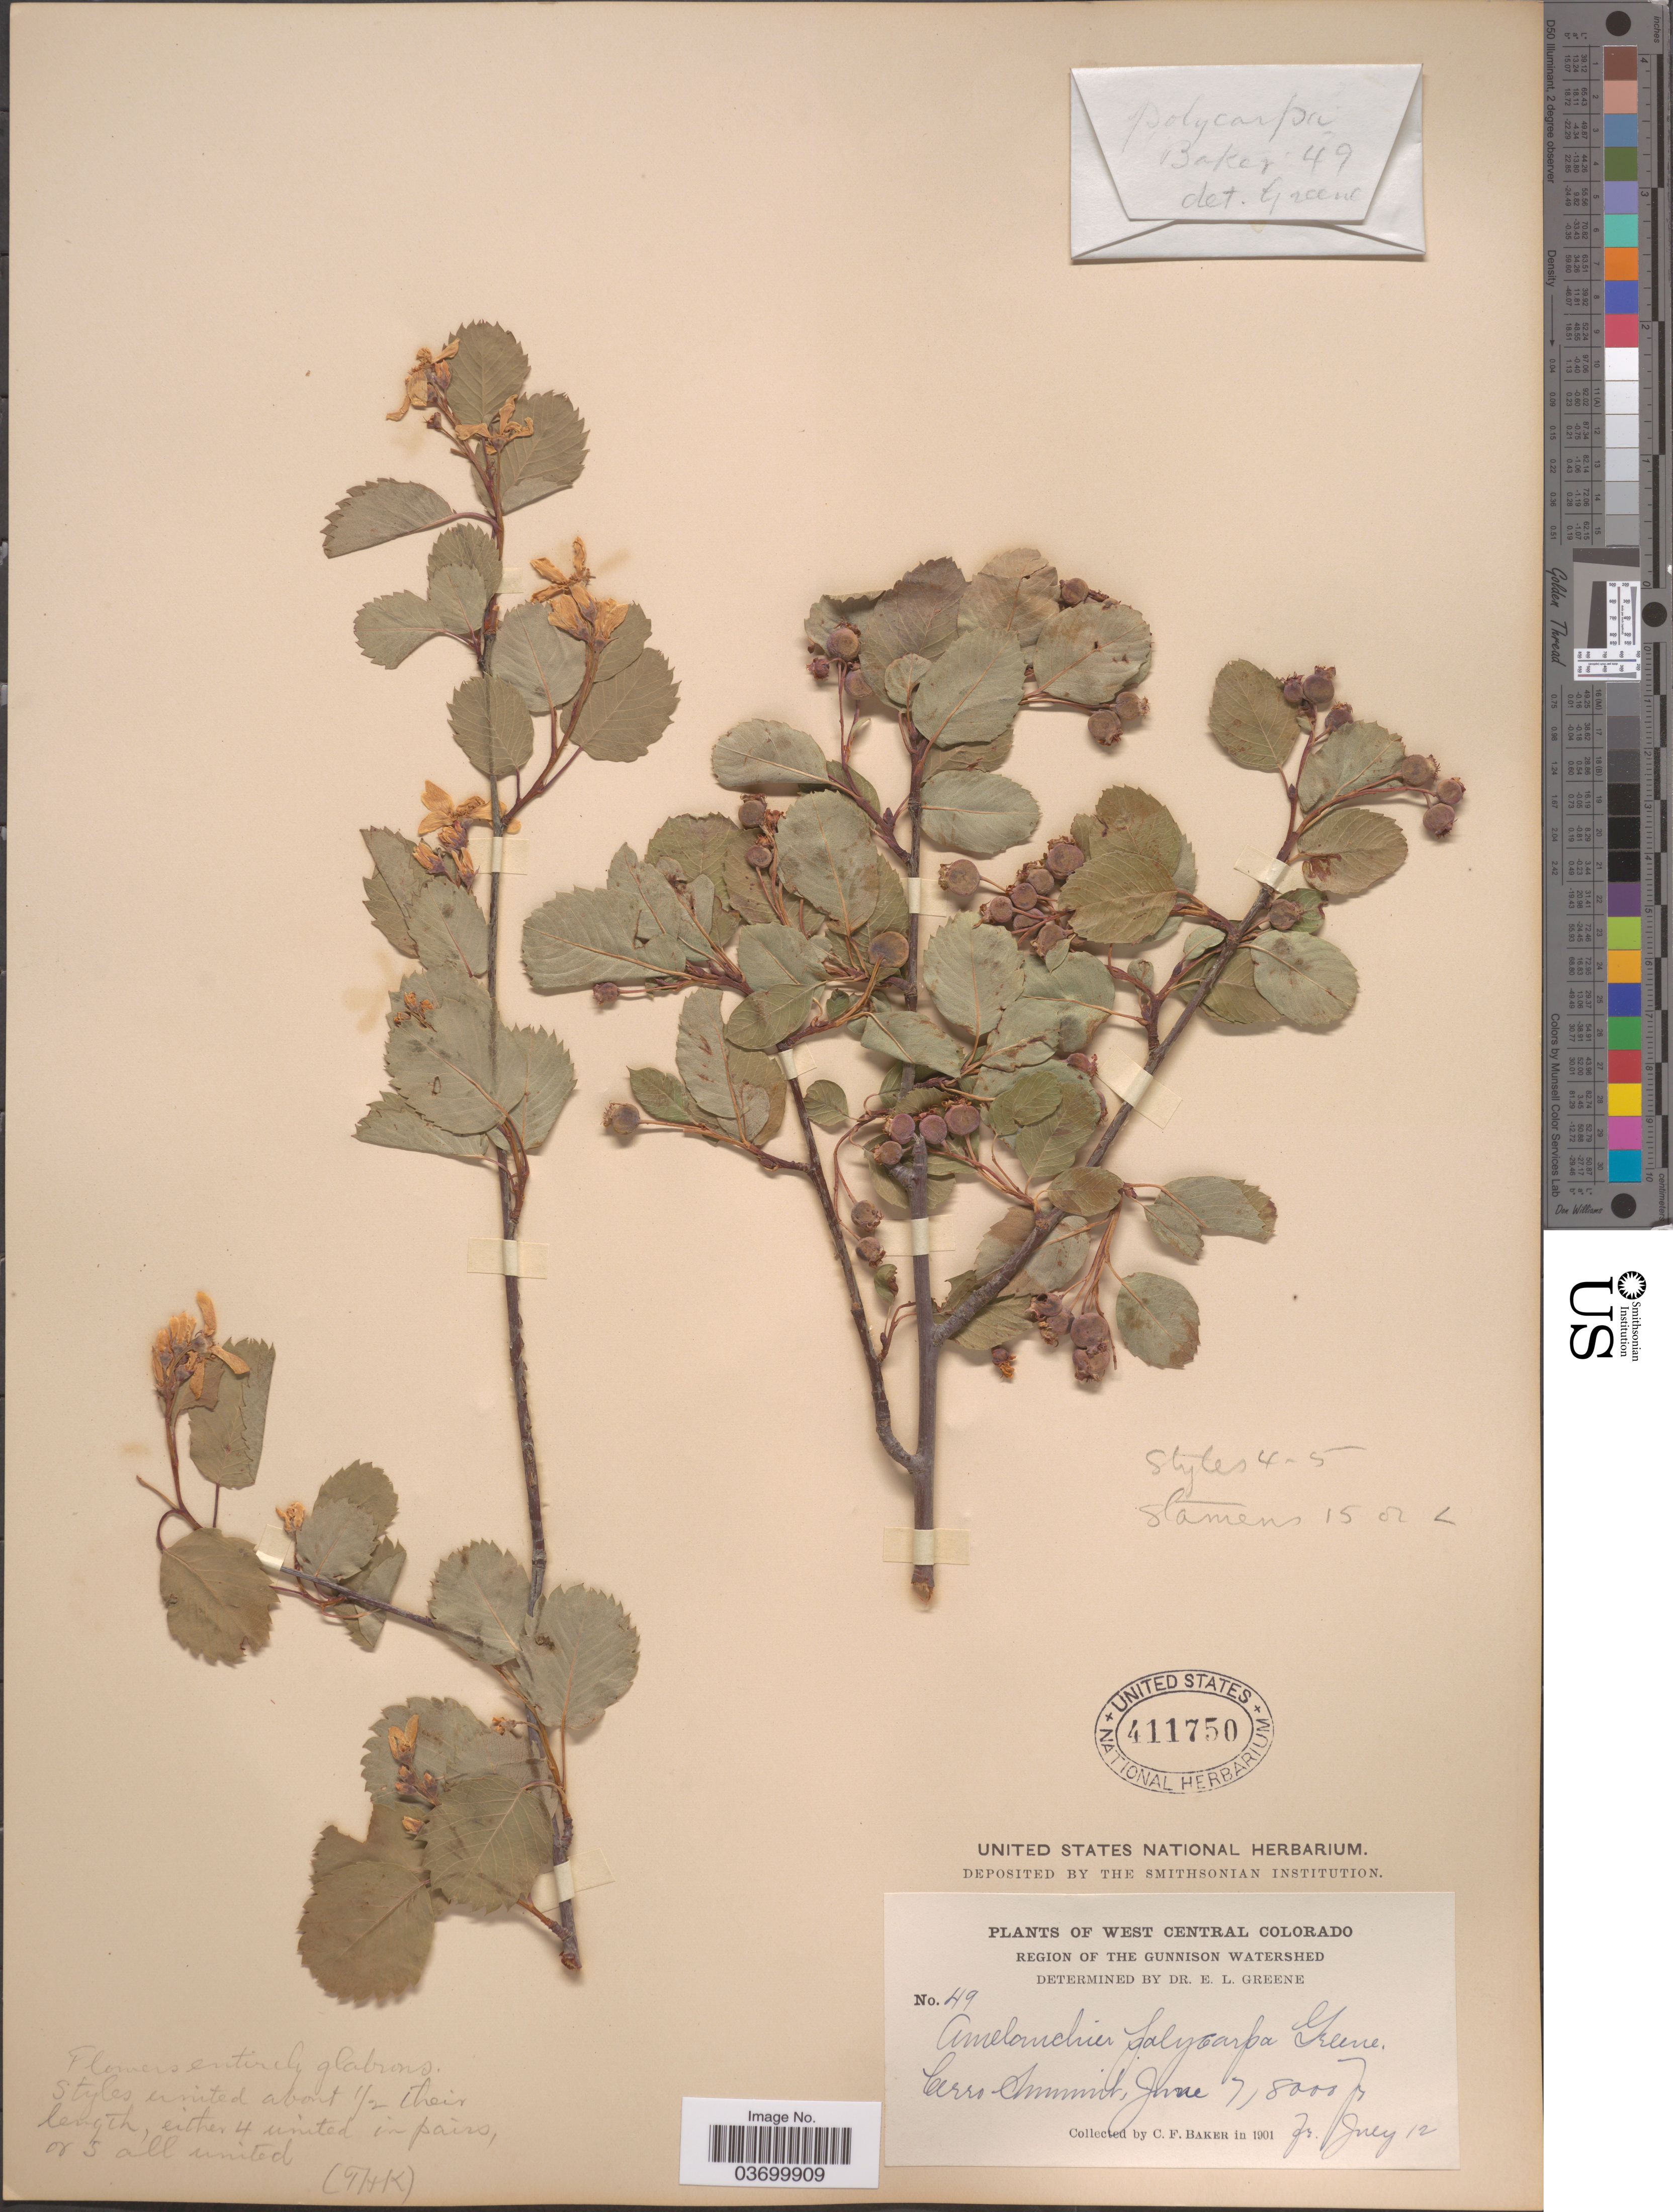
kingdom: Plantae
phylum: Tracheophyta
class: Magnoliopsida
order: Rosales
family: Rosaceae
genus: Amelanchier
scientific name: Amelanchier alnifolia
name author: (Nutt.) Nutt. ex M. Roem.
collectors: C. F. Baker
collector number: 49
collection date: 1901-06-07/1901-07-12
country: United States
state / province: Colorado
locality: West Central Colorado. Region of The Gunnison Watershed. Cerro Summit.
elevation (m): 2438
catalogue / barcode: US 411750